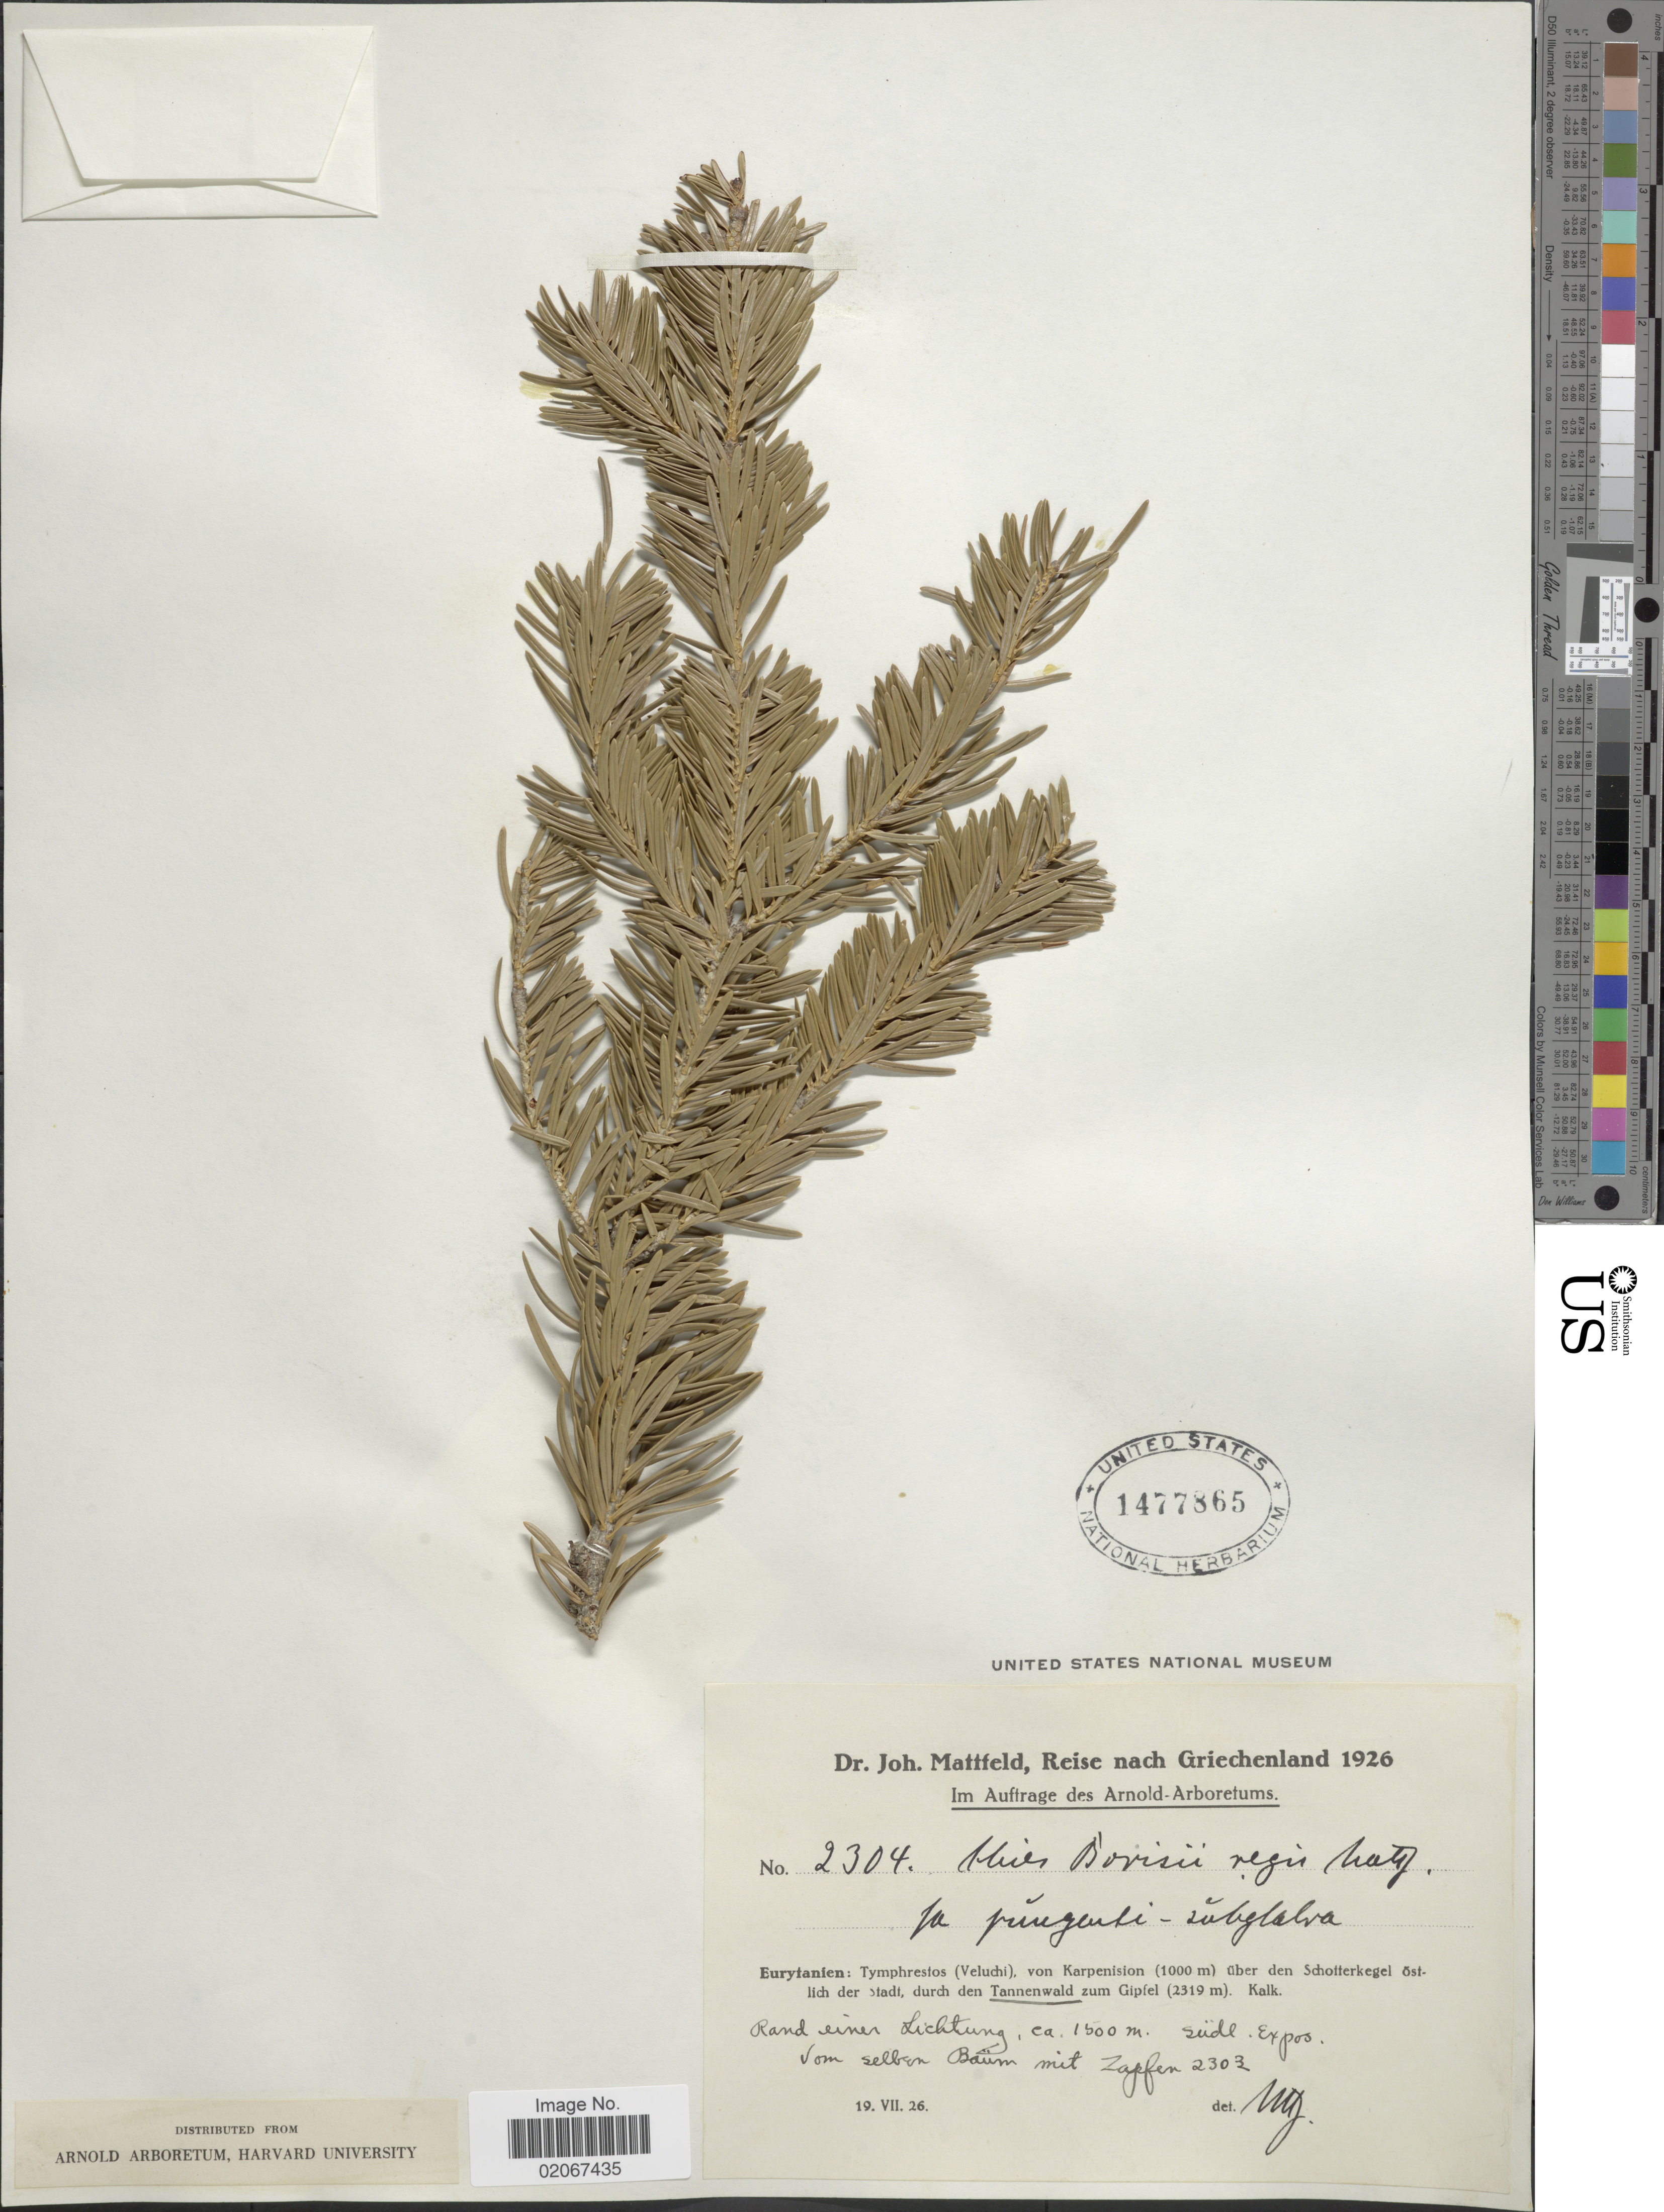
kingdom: Plantae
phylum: Tracheophyta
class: Pinopsida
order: Pinales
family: Pinaceae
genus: Abies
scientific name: Abies borisii-regis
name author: Mattf.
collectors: J. Mattfeld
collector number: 2304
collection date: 1926-07-19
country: Greece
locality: Eurytanien: Tymphresios (Veluchi), von Karpenision über den Schotterkegel östlich der stadt, durch den Tannenwald zum Gipfel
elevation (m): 1500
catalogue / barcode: US 1477865